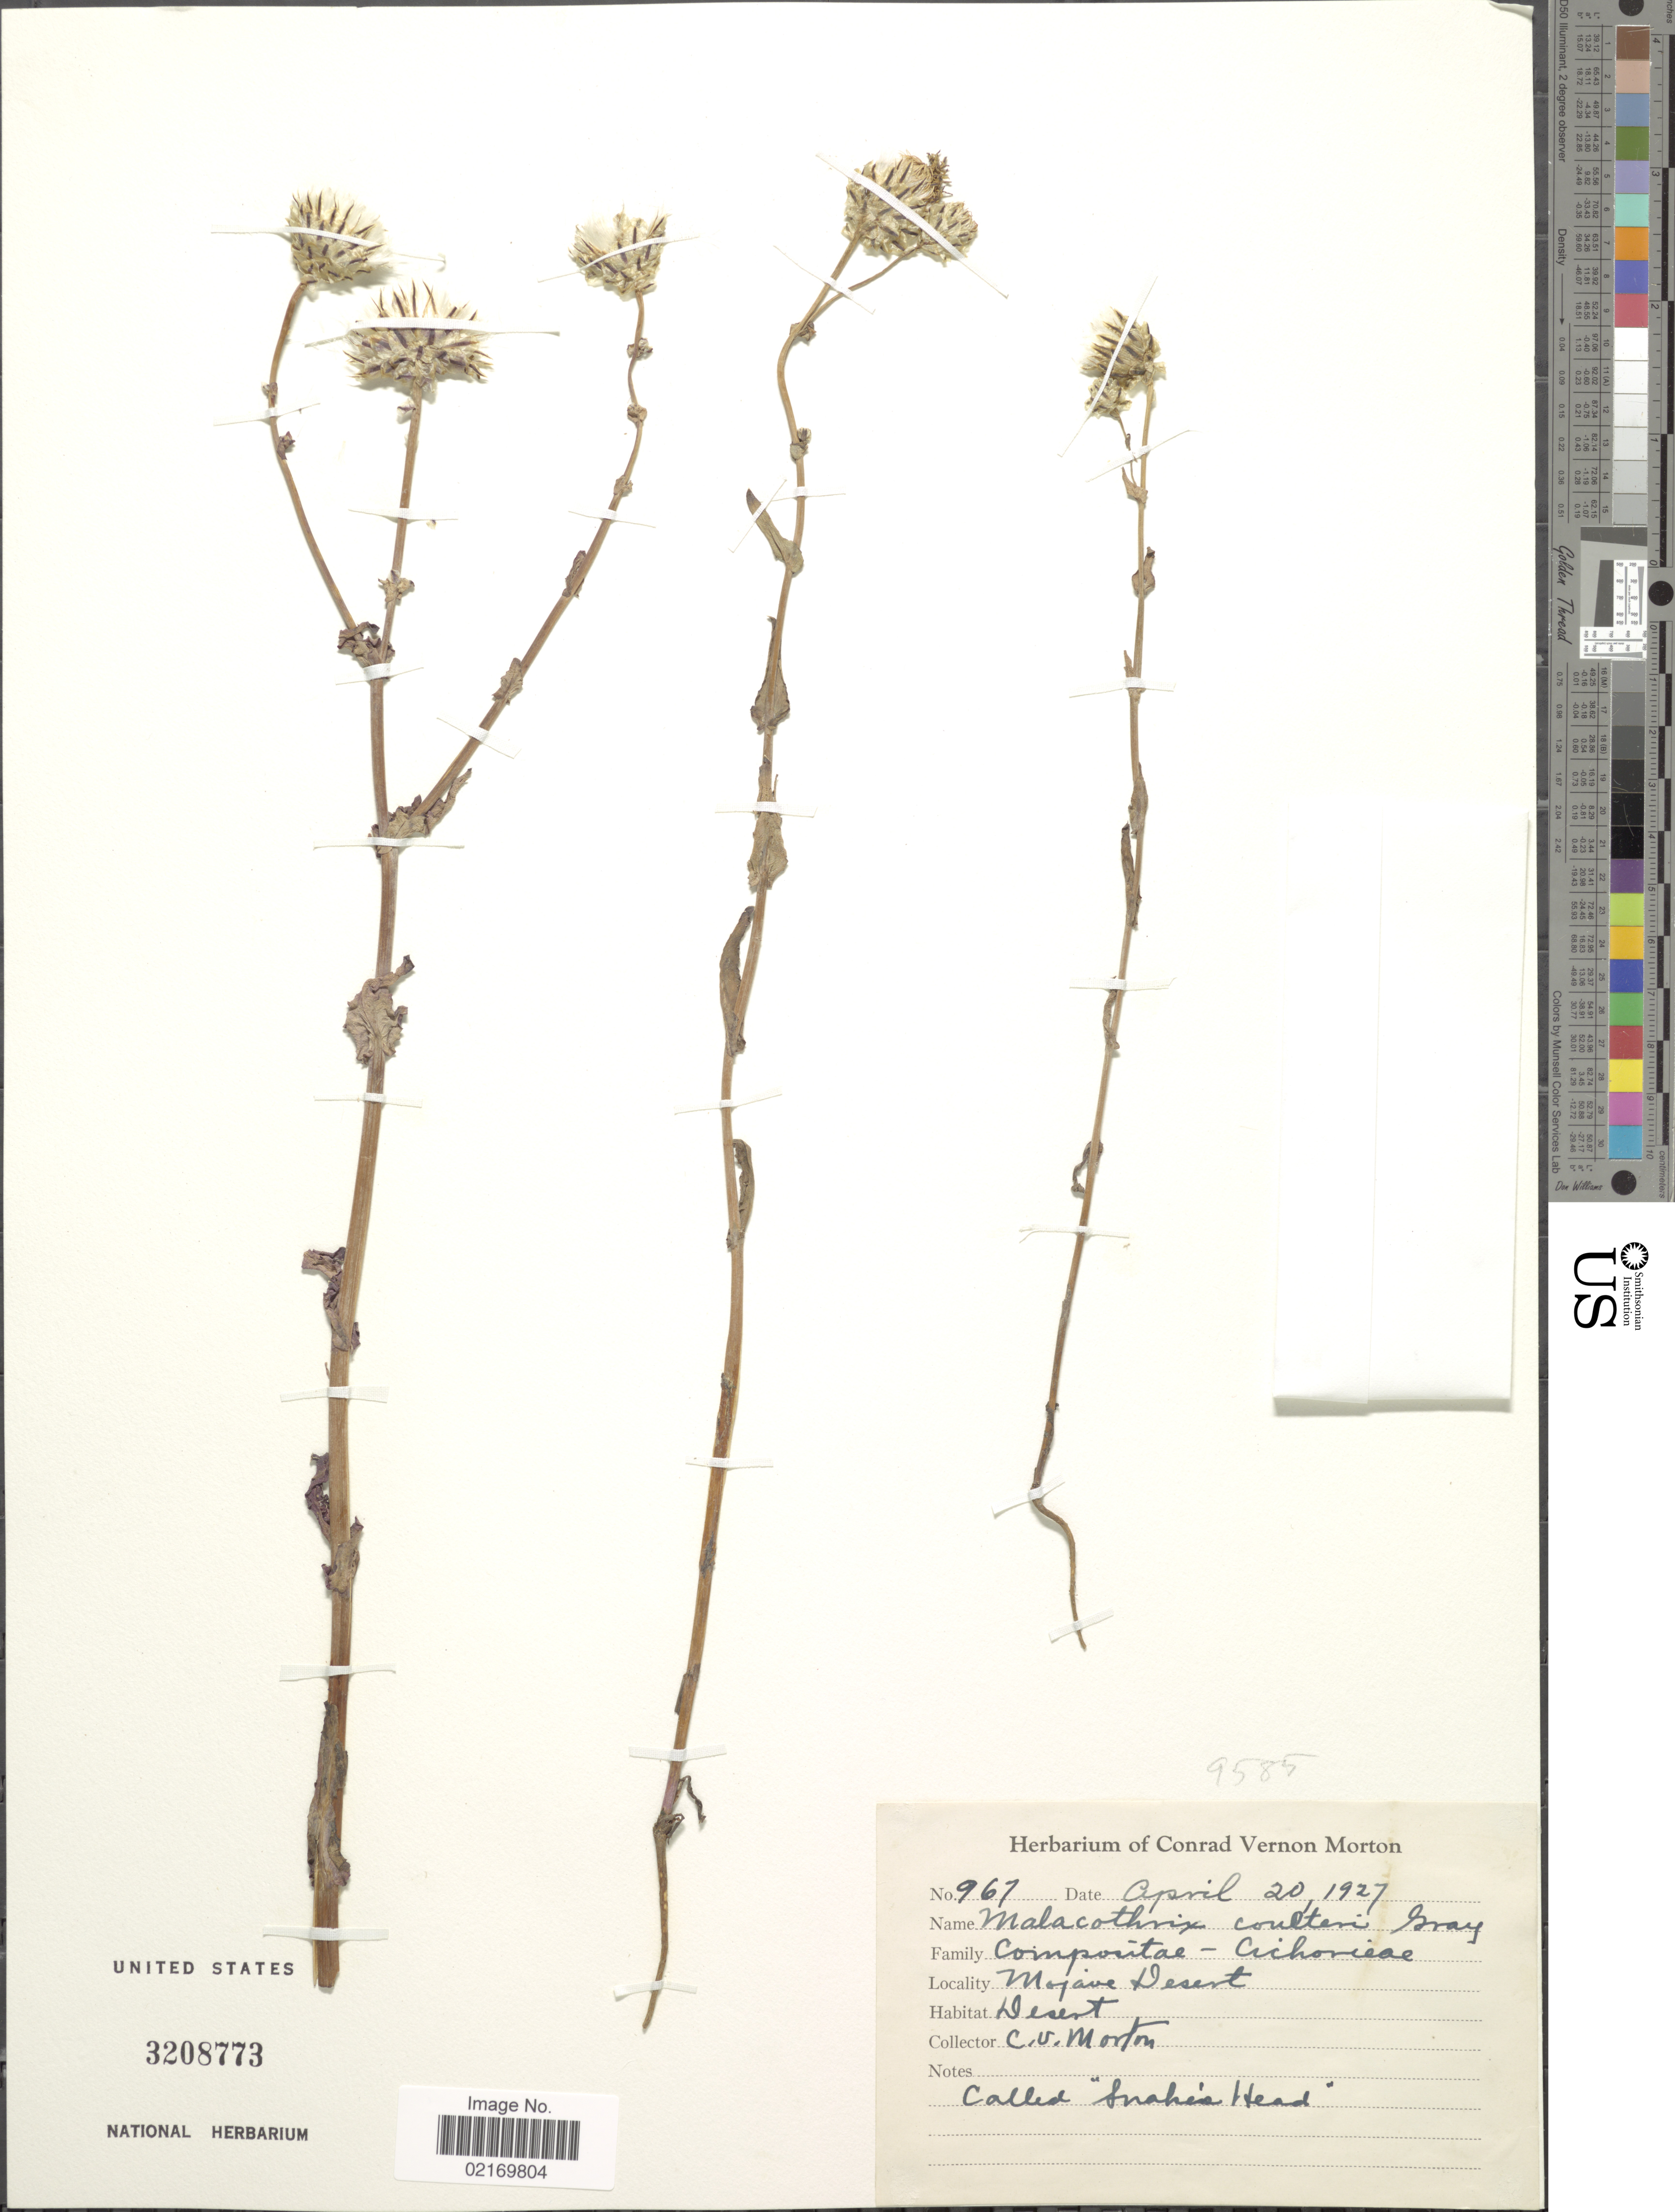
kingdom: Plantae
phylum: Tracheophyta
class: Magnoliopsida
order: Asterales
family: Asteraceae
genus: Malacothrix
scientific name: Malacothrix coulteri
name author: Harv. & A. Gray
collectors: C. V. Morton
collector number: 967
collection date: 1927-04-20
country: United States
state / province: California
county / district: San Bernardino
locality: Mojave Desert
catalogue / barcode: US 3208773